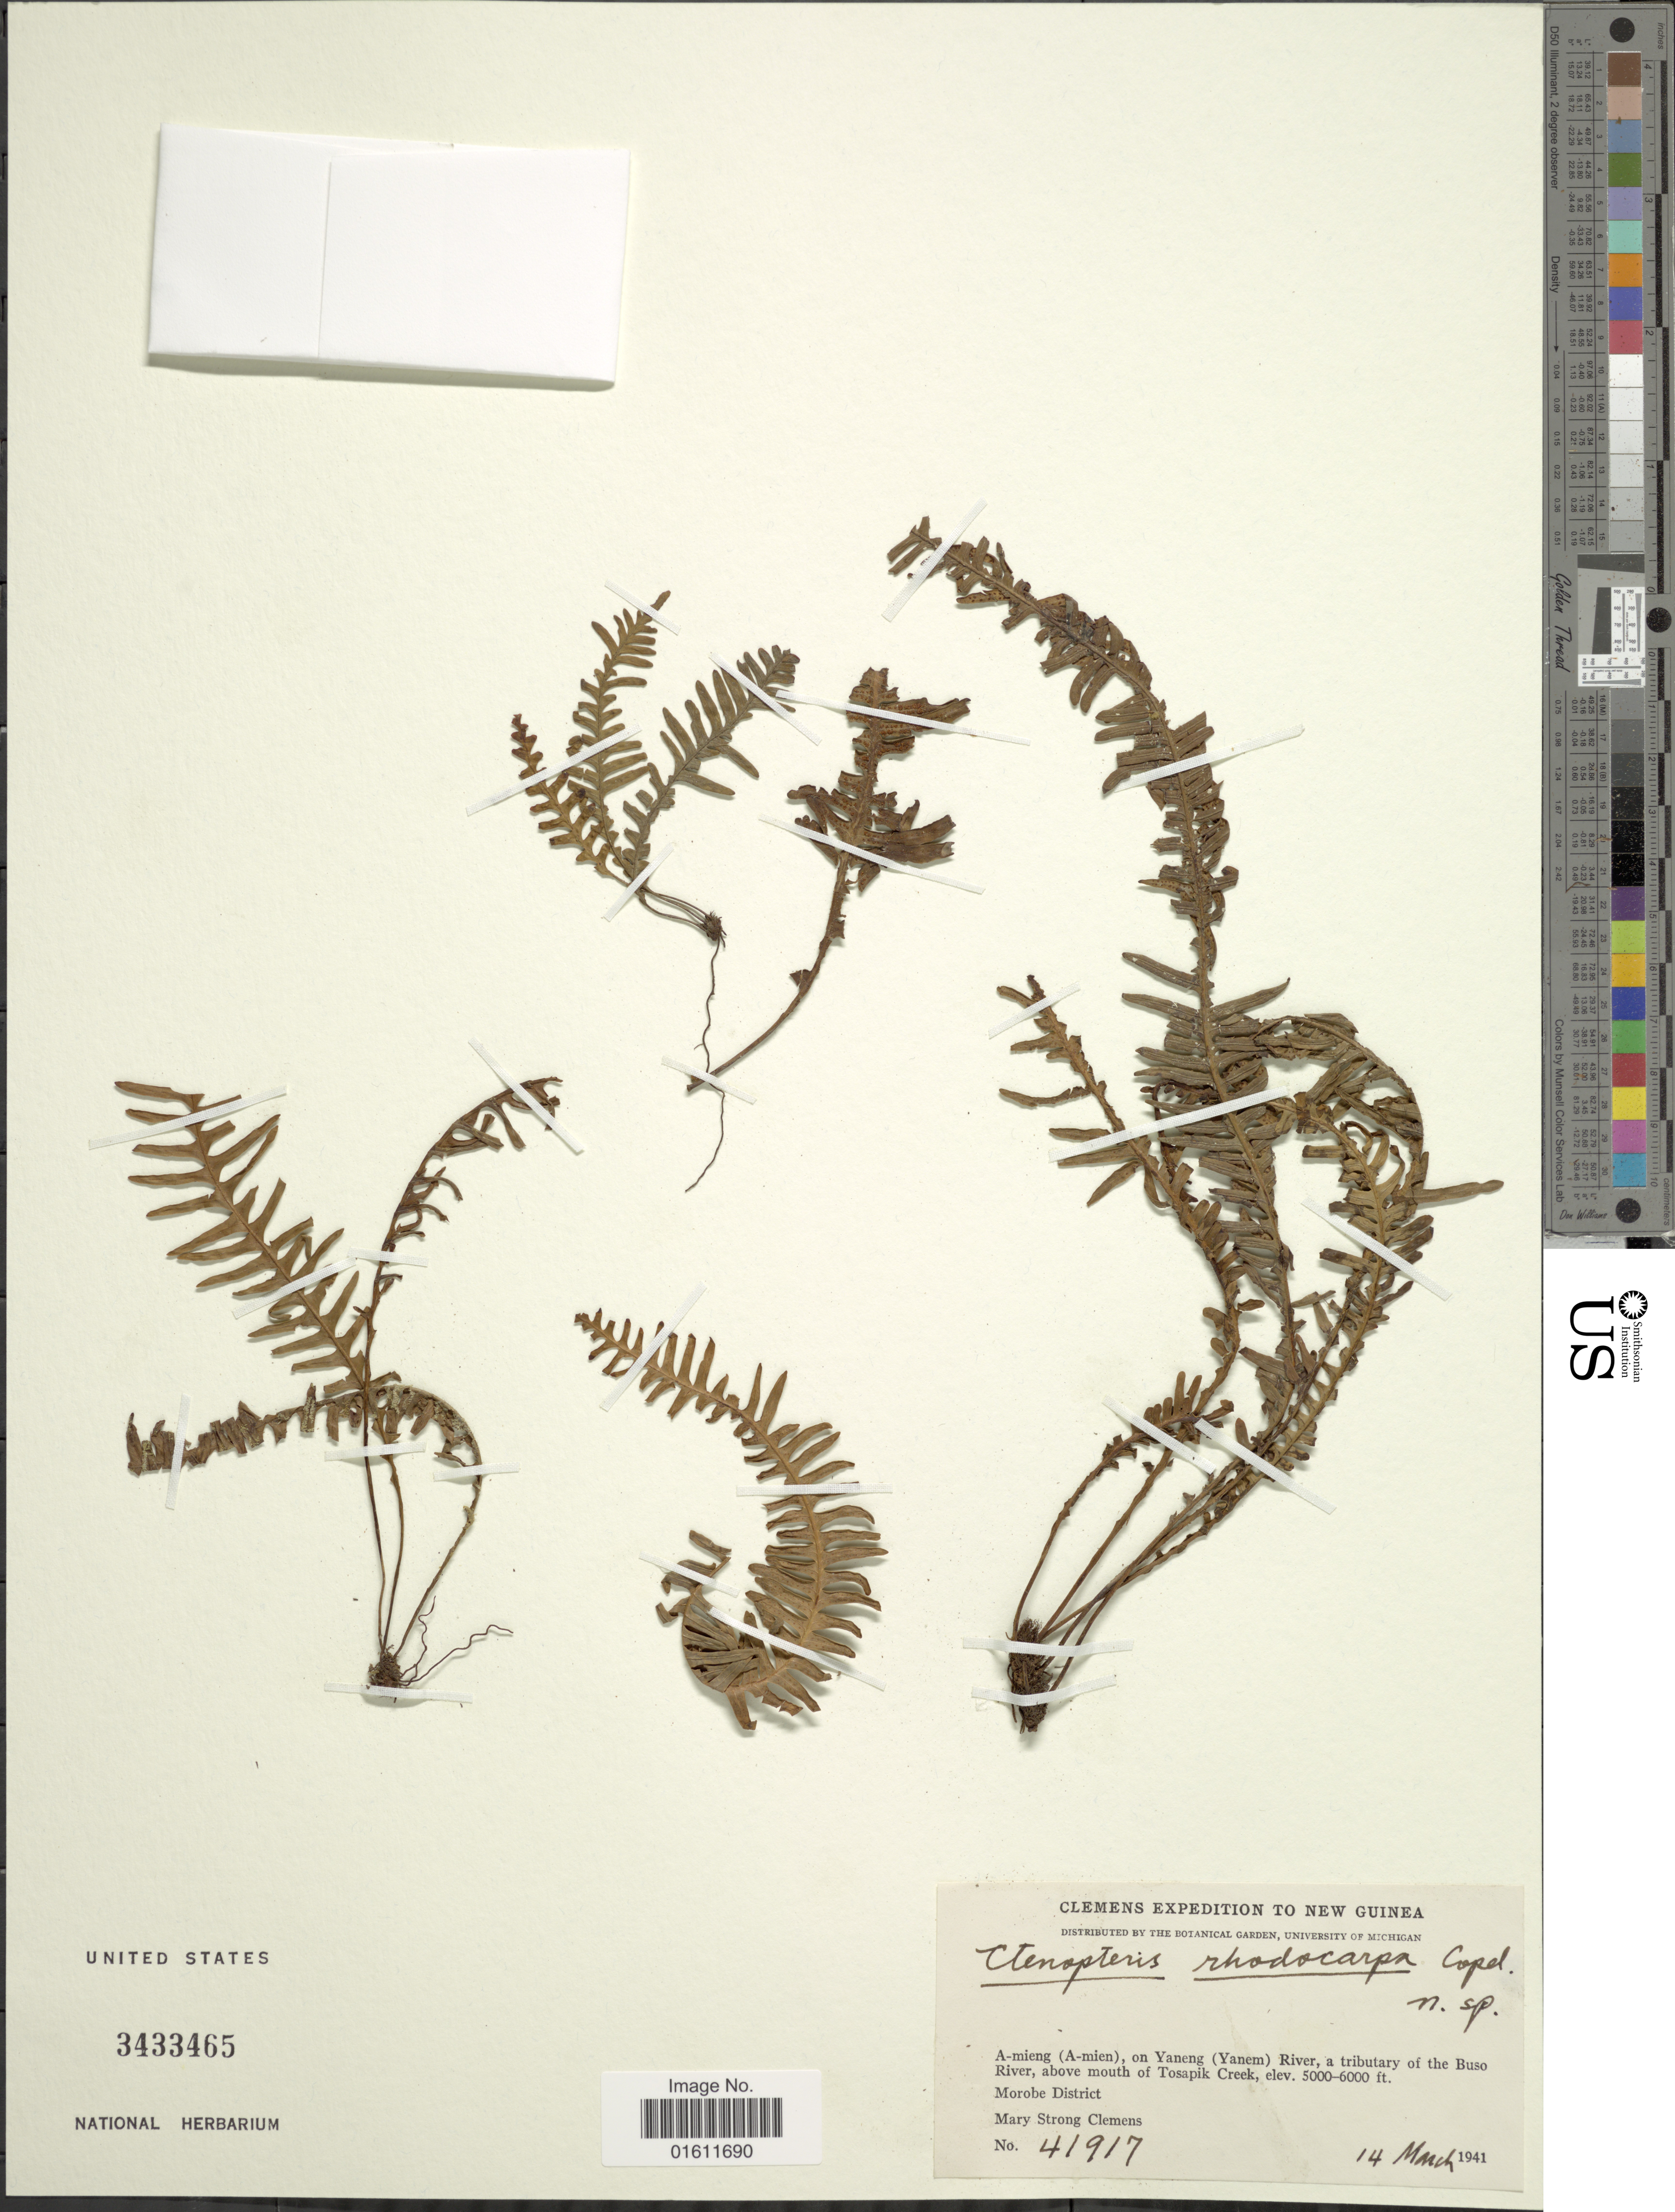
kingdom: Plantae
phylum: Tracheophyta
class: Polypodiopsida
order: Polypodiales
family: Polypodiaceae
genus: Prosaptia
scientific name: Prosaptia rhodocarpa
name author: (Copel.) Parris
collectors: M. S. Clemens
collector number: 41917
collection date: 1941-03-14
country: Papua New Guinea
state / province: Morobe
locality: A-mieng (A-mien), on Yaneng (Yanem) River, a tributary of the Buso River, above mouth of Tosapik Creek.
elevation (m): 1524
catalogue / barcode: US 3433465